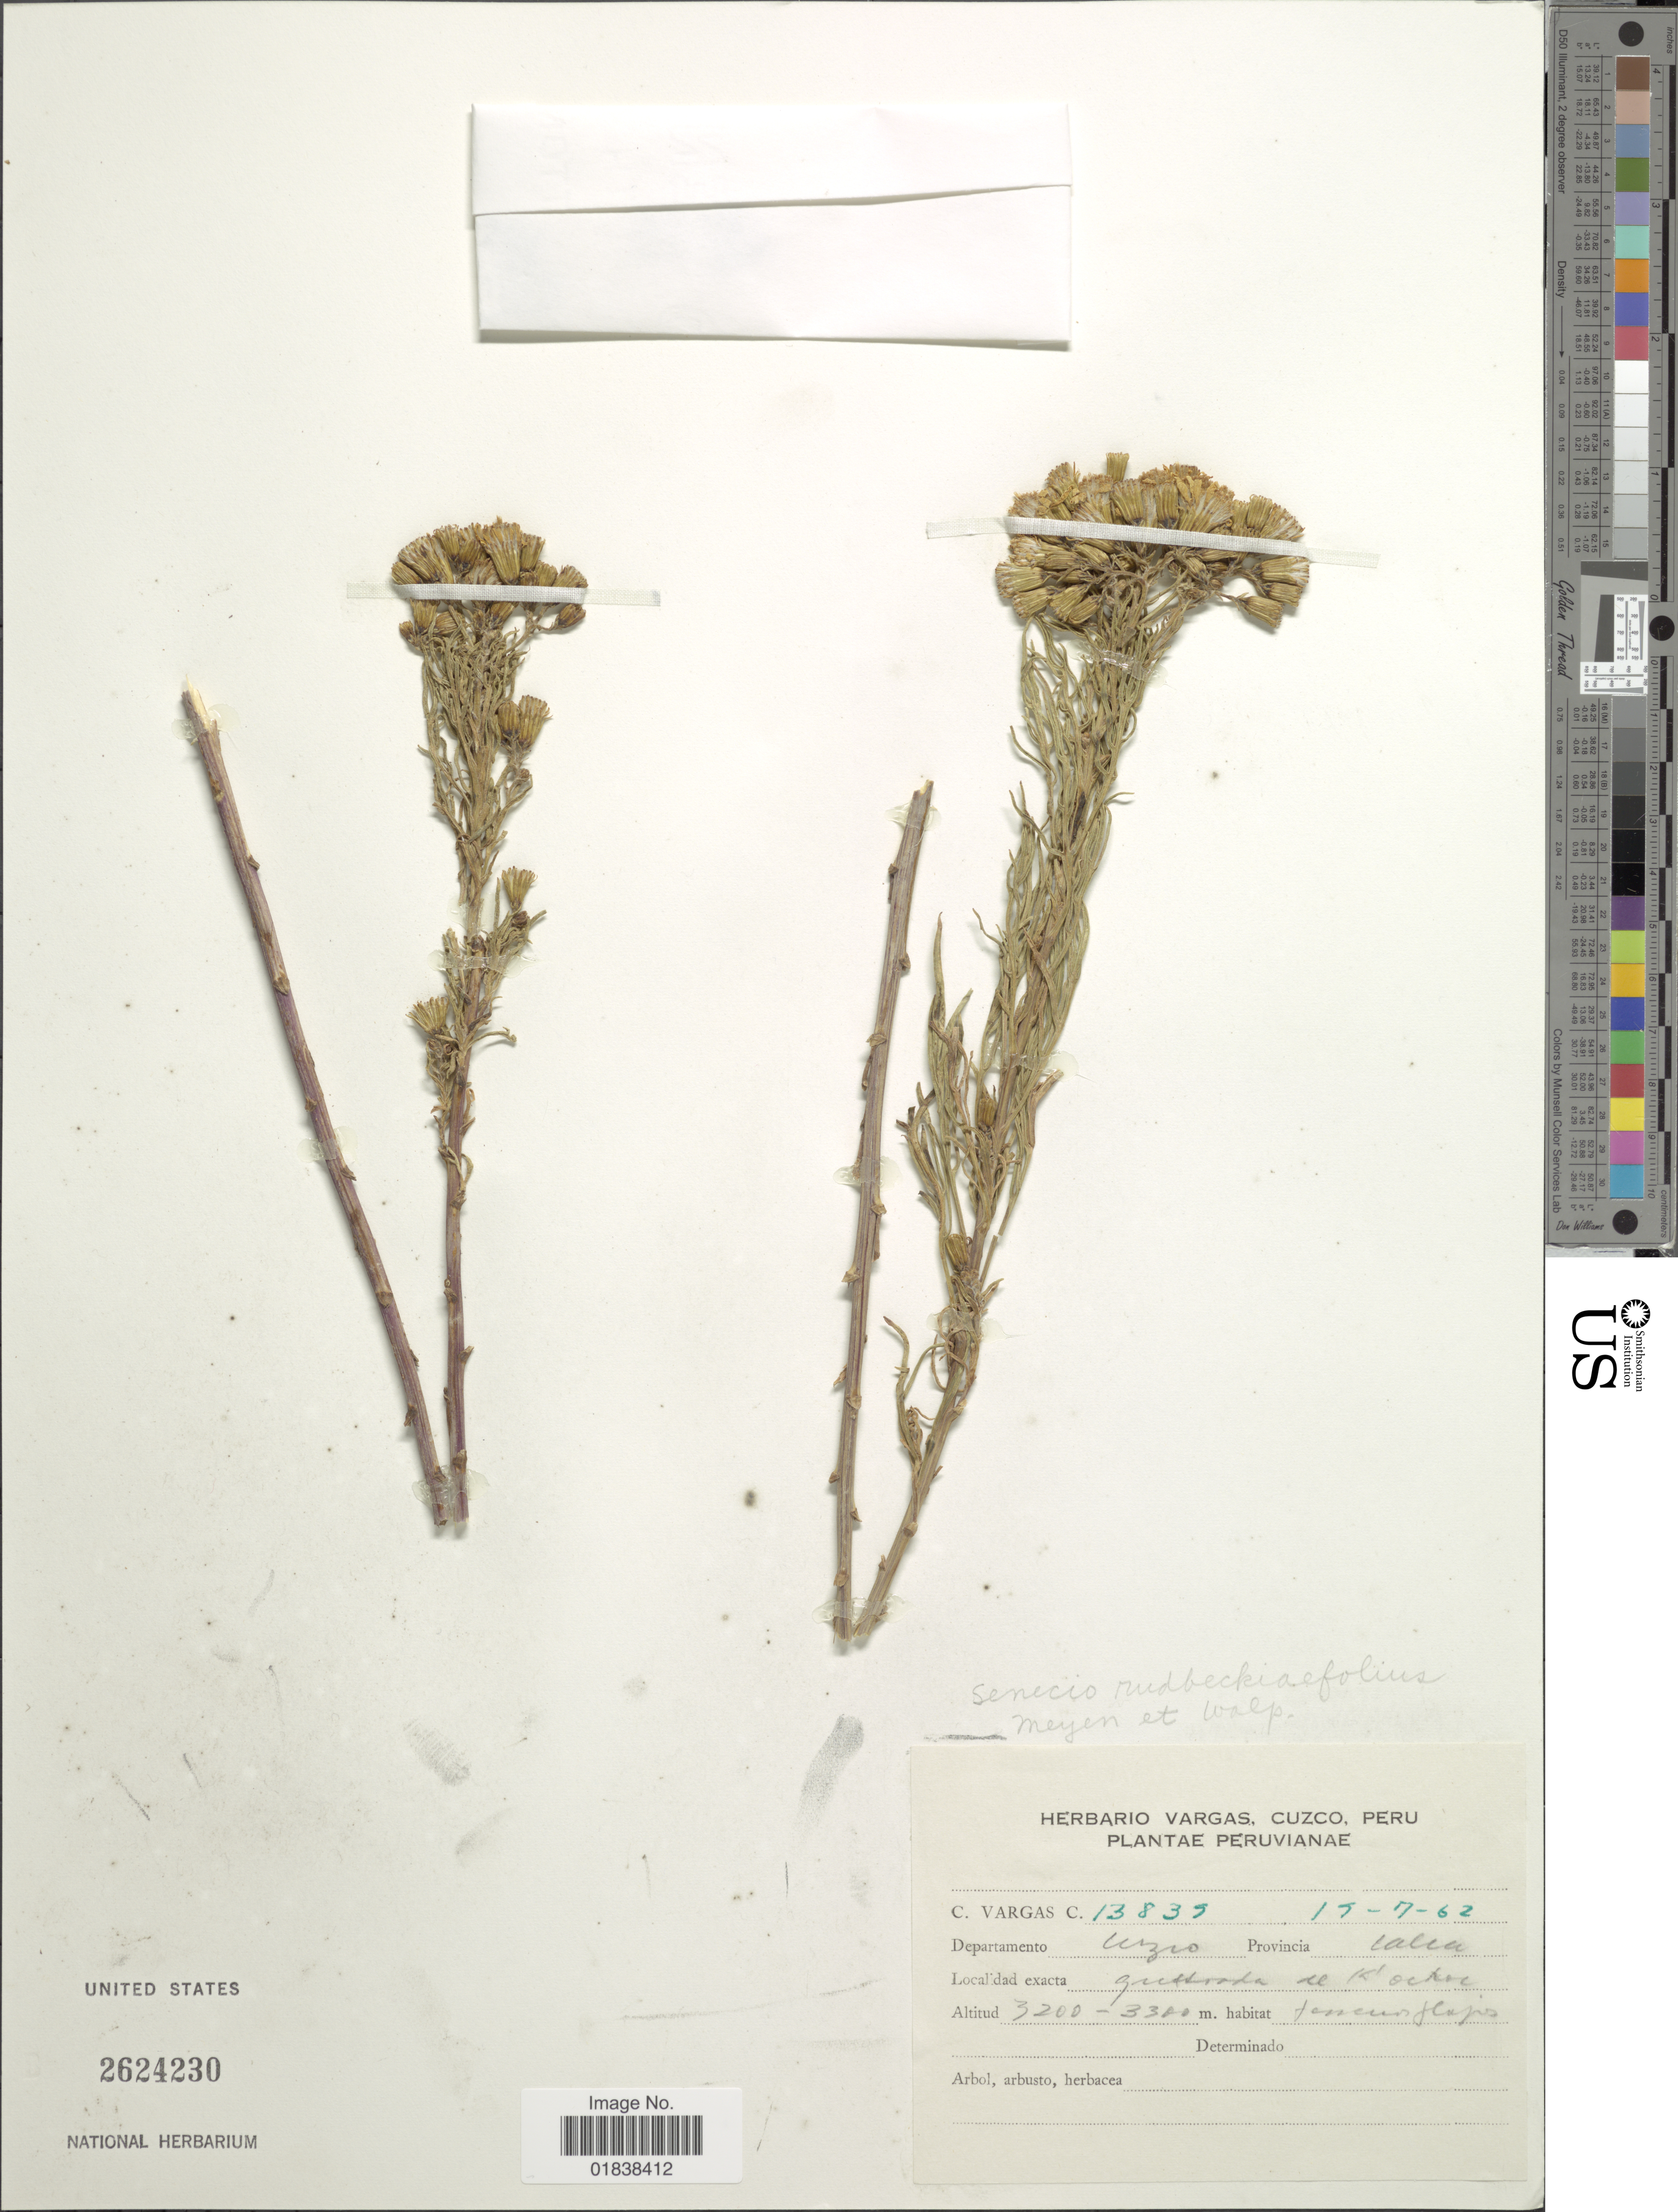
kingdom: Plantae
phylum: Tracheophyta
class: Magnoliopsida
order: Asterales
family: Asteraceae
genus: Senecio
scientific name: Senecio rudbeckiifolius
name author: Meyen & Walp.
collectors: C. Vargas Calderón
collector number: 13839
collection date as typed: Transcribed d/m/y: 19/7/62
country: Peru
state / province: Cusco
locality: Provincia Calca, quebrada de K'ochac [interpreted]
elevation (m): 3200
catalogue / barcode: US 2624230